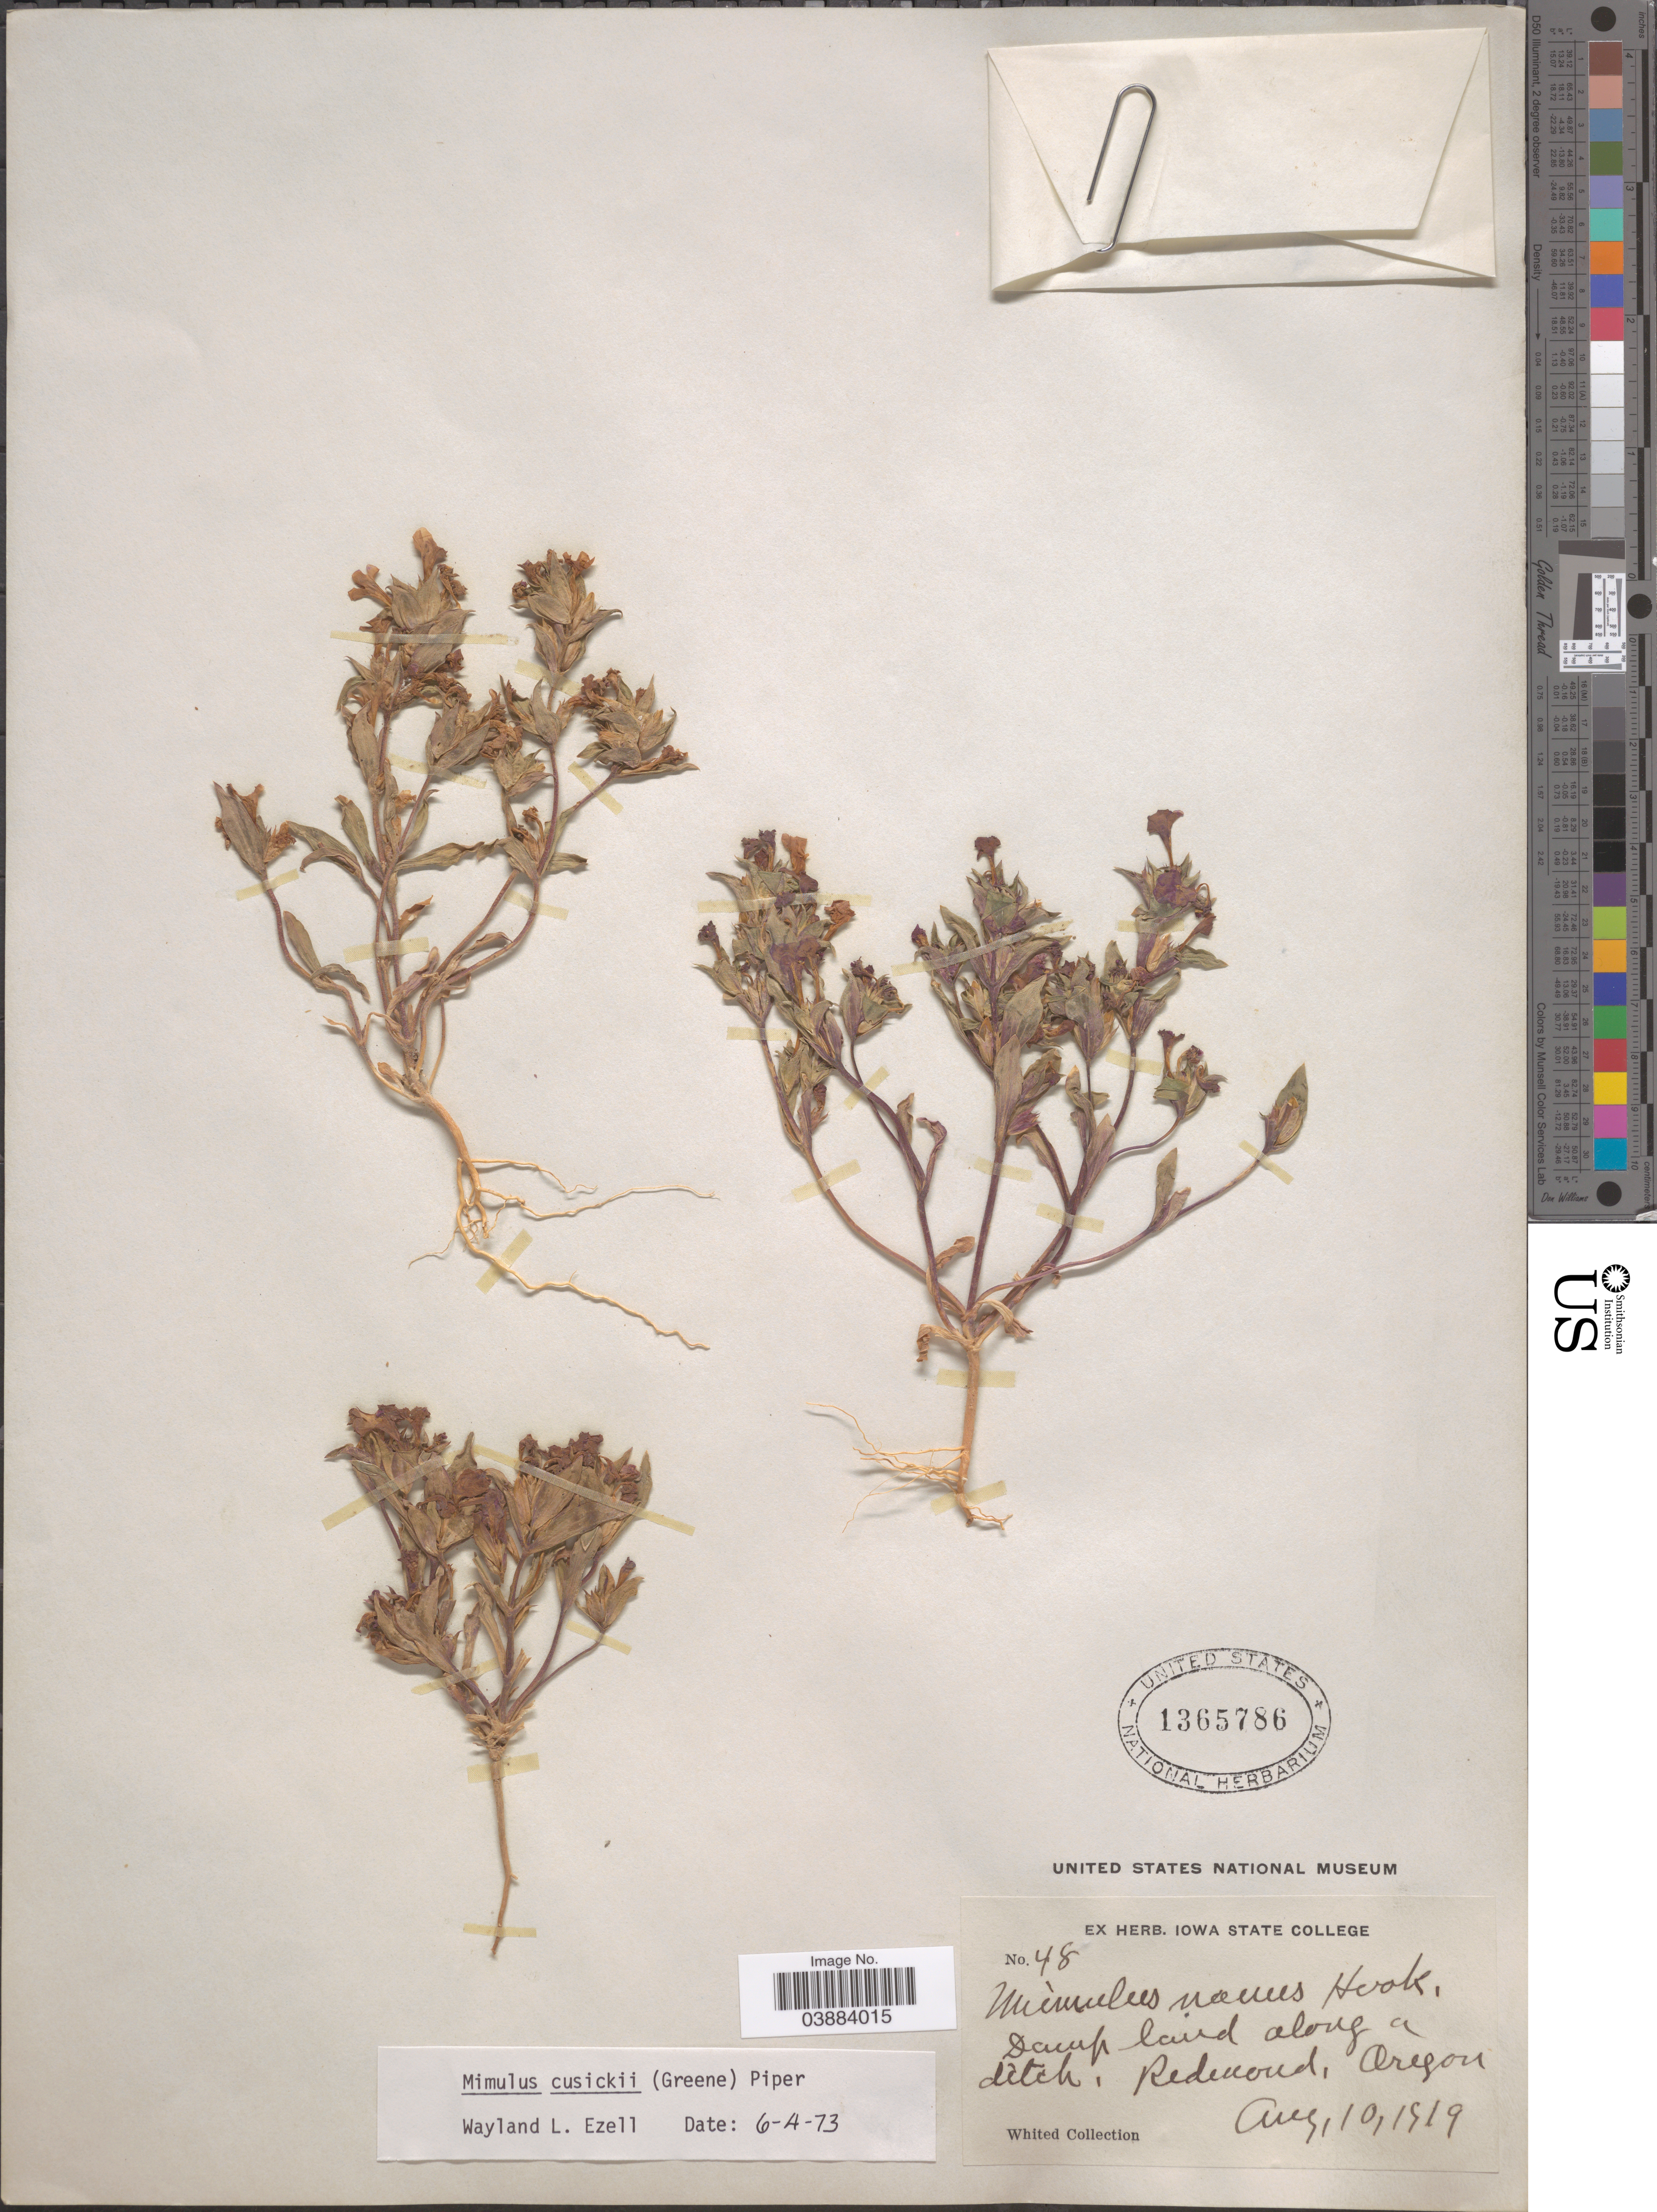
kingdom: Plantae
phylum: Tracheophyta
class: Magnoliopsida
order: Lamiales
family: Phrymaceae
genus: Eunanus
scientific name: Eunanus cusickii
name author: Greene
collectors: K. Whited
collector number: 48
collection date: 1919-08-10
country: United States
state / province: Oregon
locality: Along a ditch, Redmond.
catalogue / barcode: US 1365786